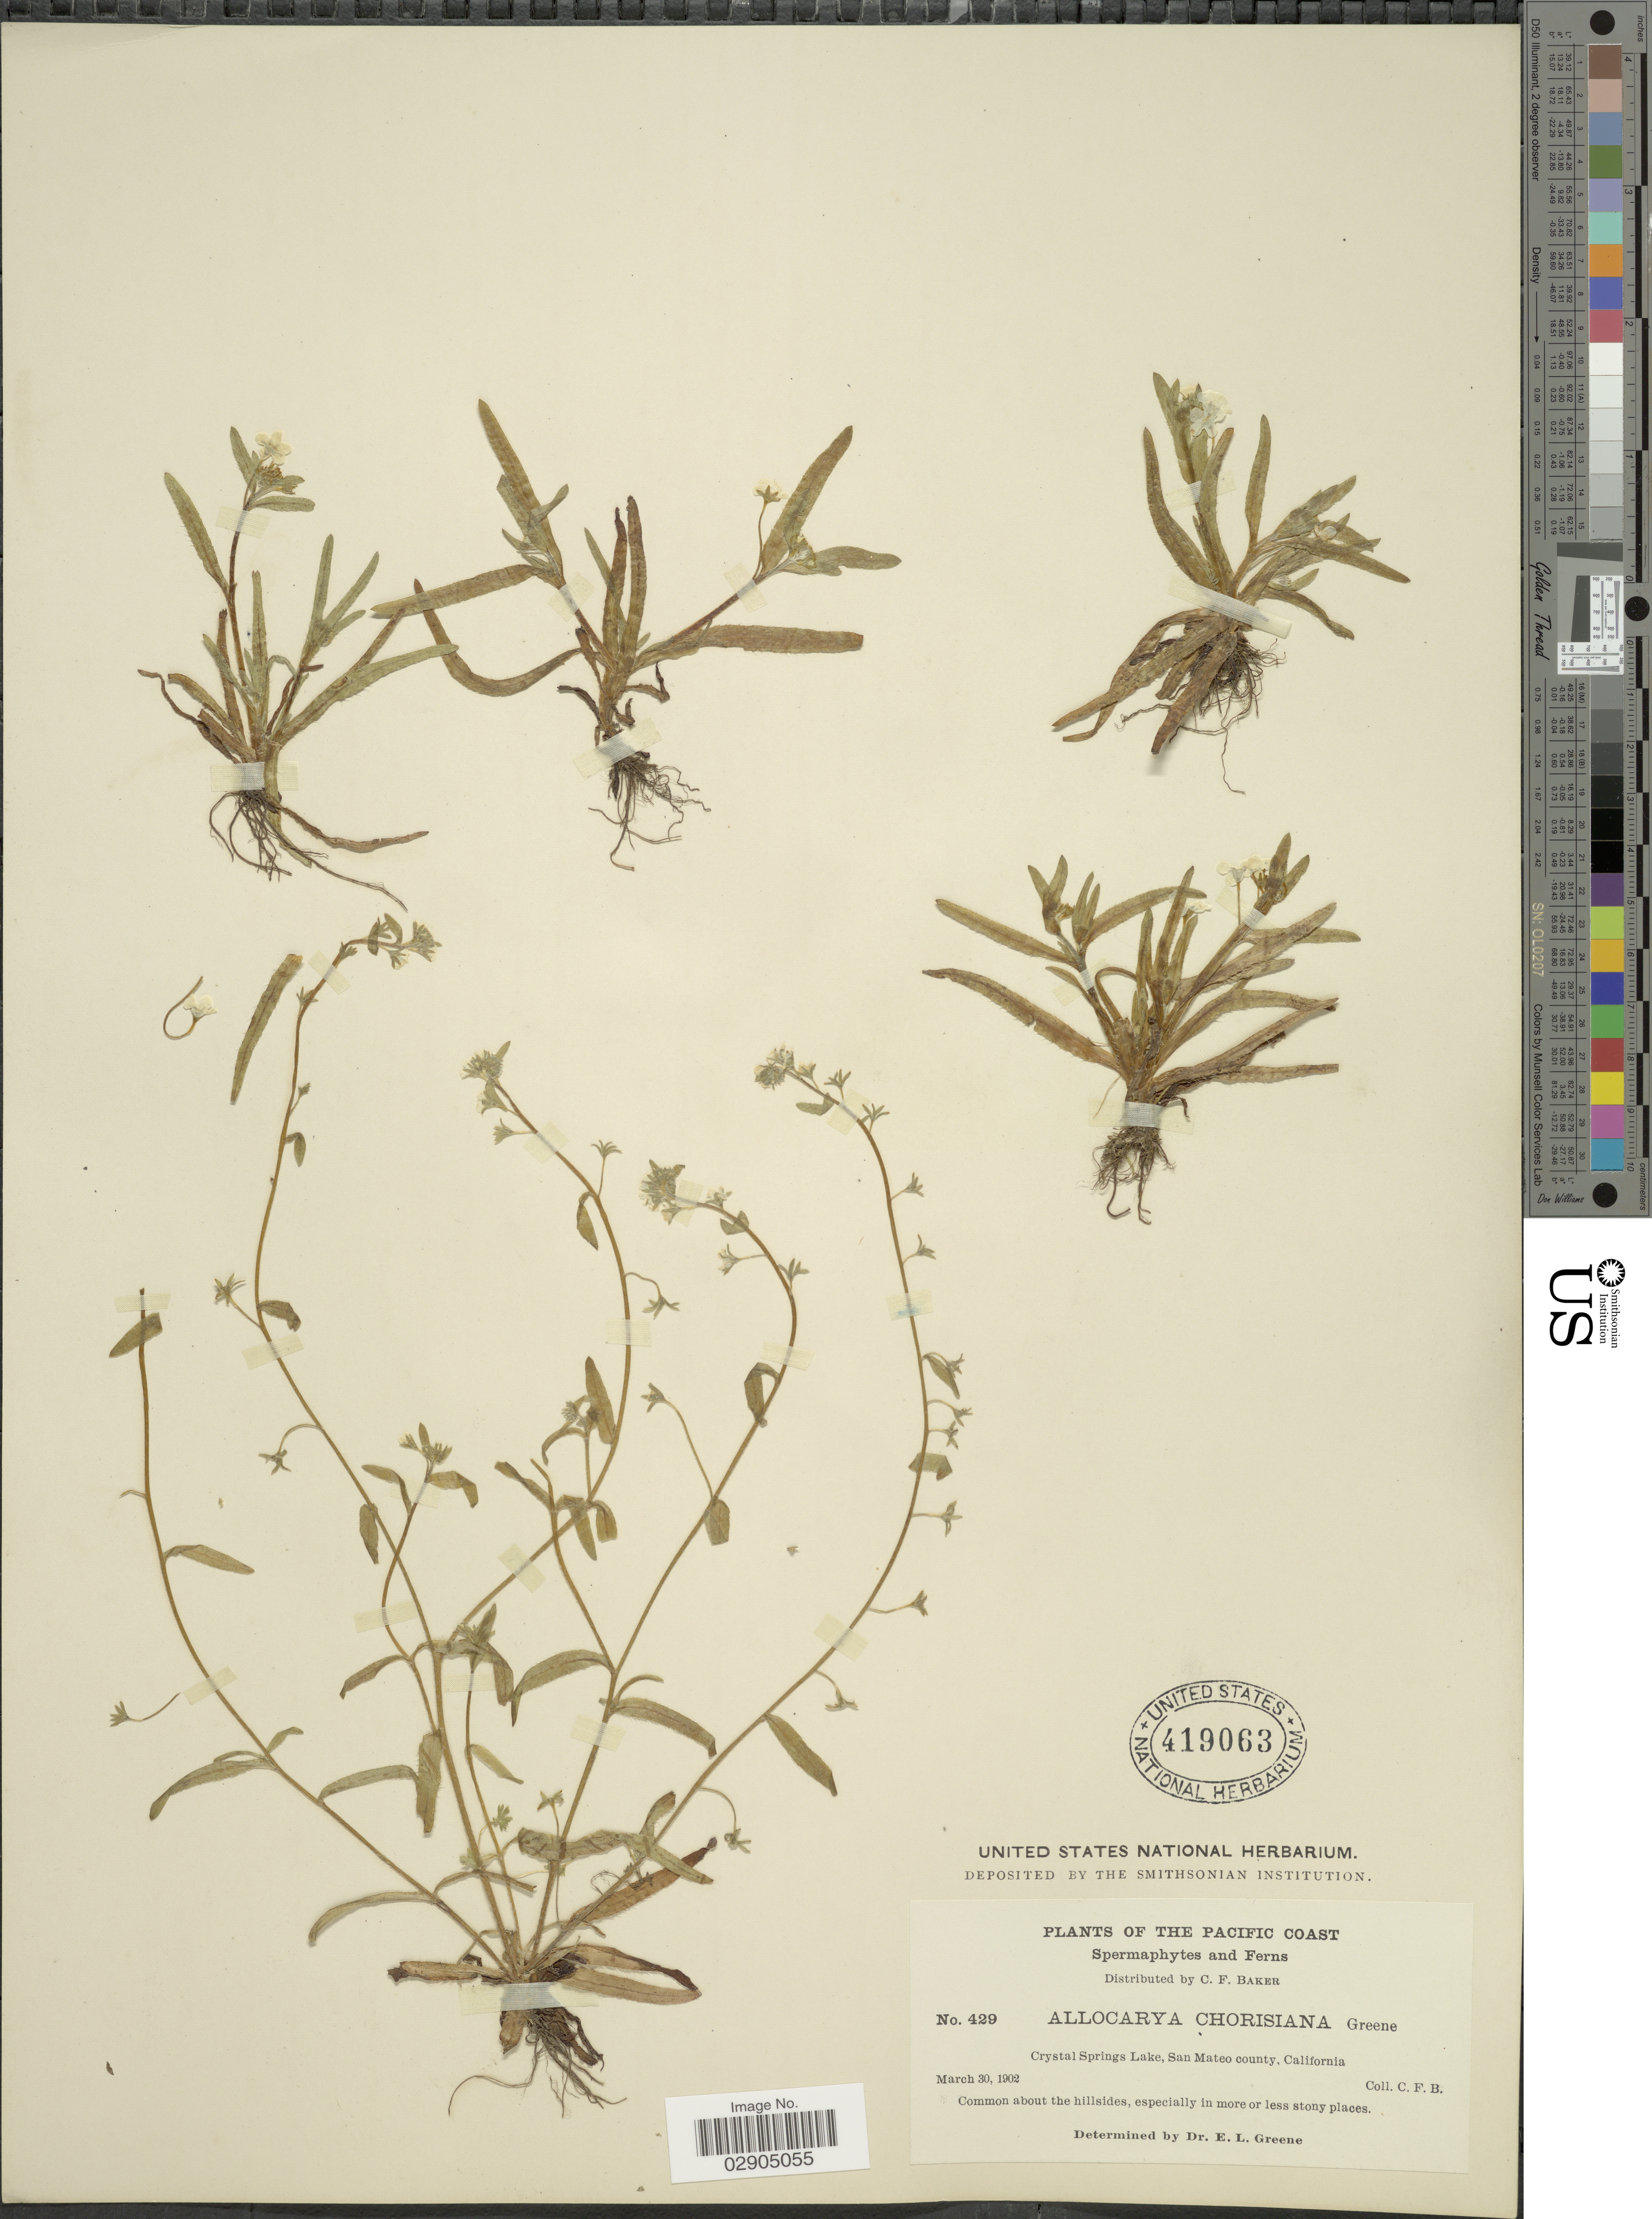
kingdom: Plantae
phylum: Tracheophyta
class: Magnoliopsida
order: Boraginales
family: Boraginaceae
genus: Allocarya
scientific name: Allocarya chorisiana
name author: (Cham. & Schltdl.) Greene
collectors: C. F. Baker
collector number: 429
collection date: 1902-03-30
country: United States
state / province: California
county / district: San Mateo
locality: The Pacific Coast. Crystal Springs Lake, San Mateo county.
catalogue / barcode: US 419063